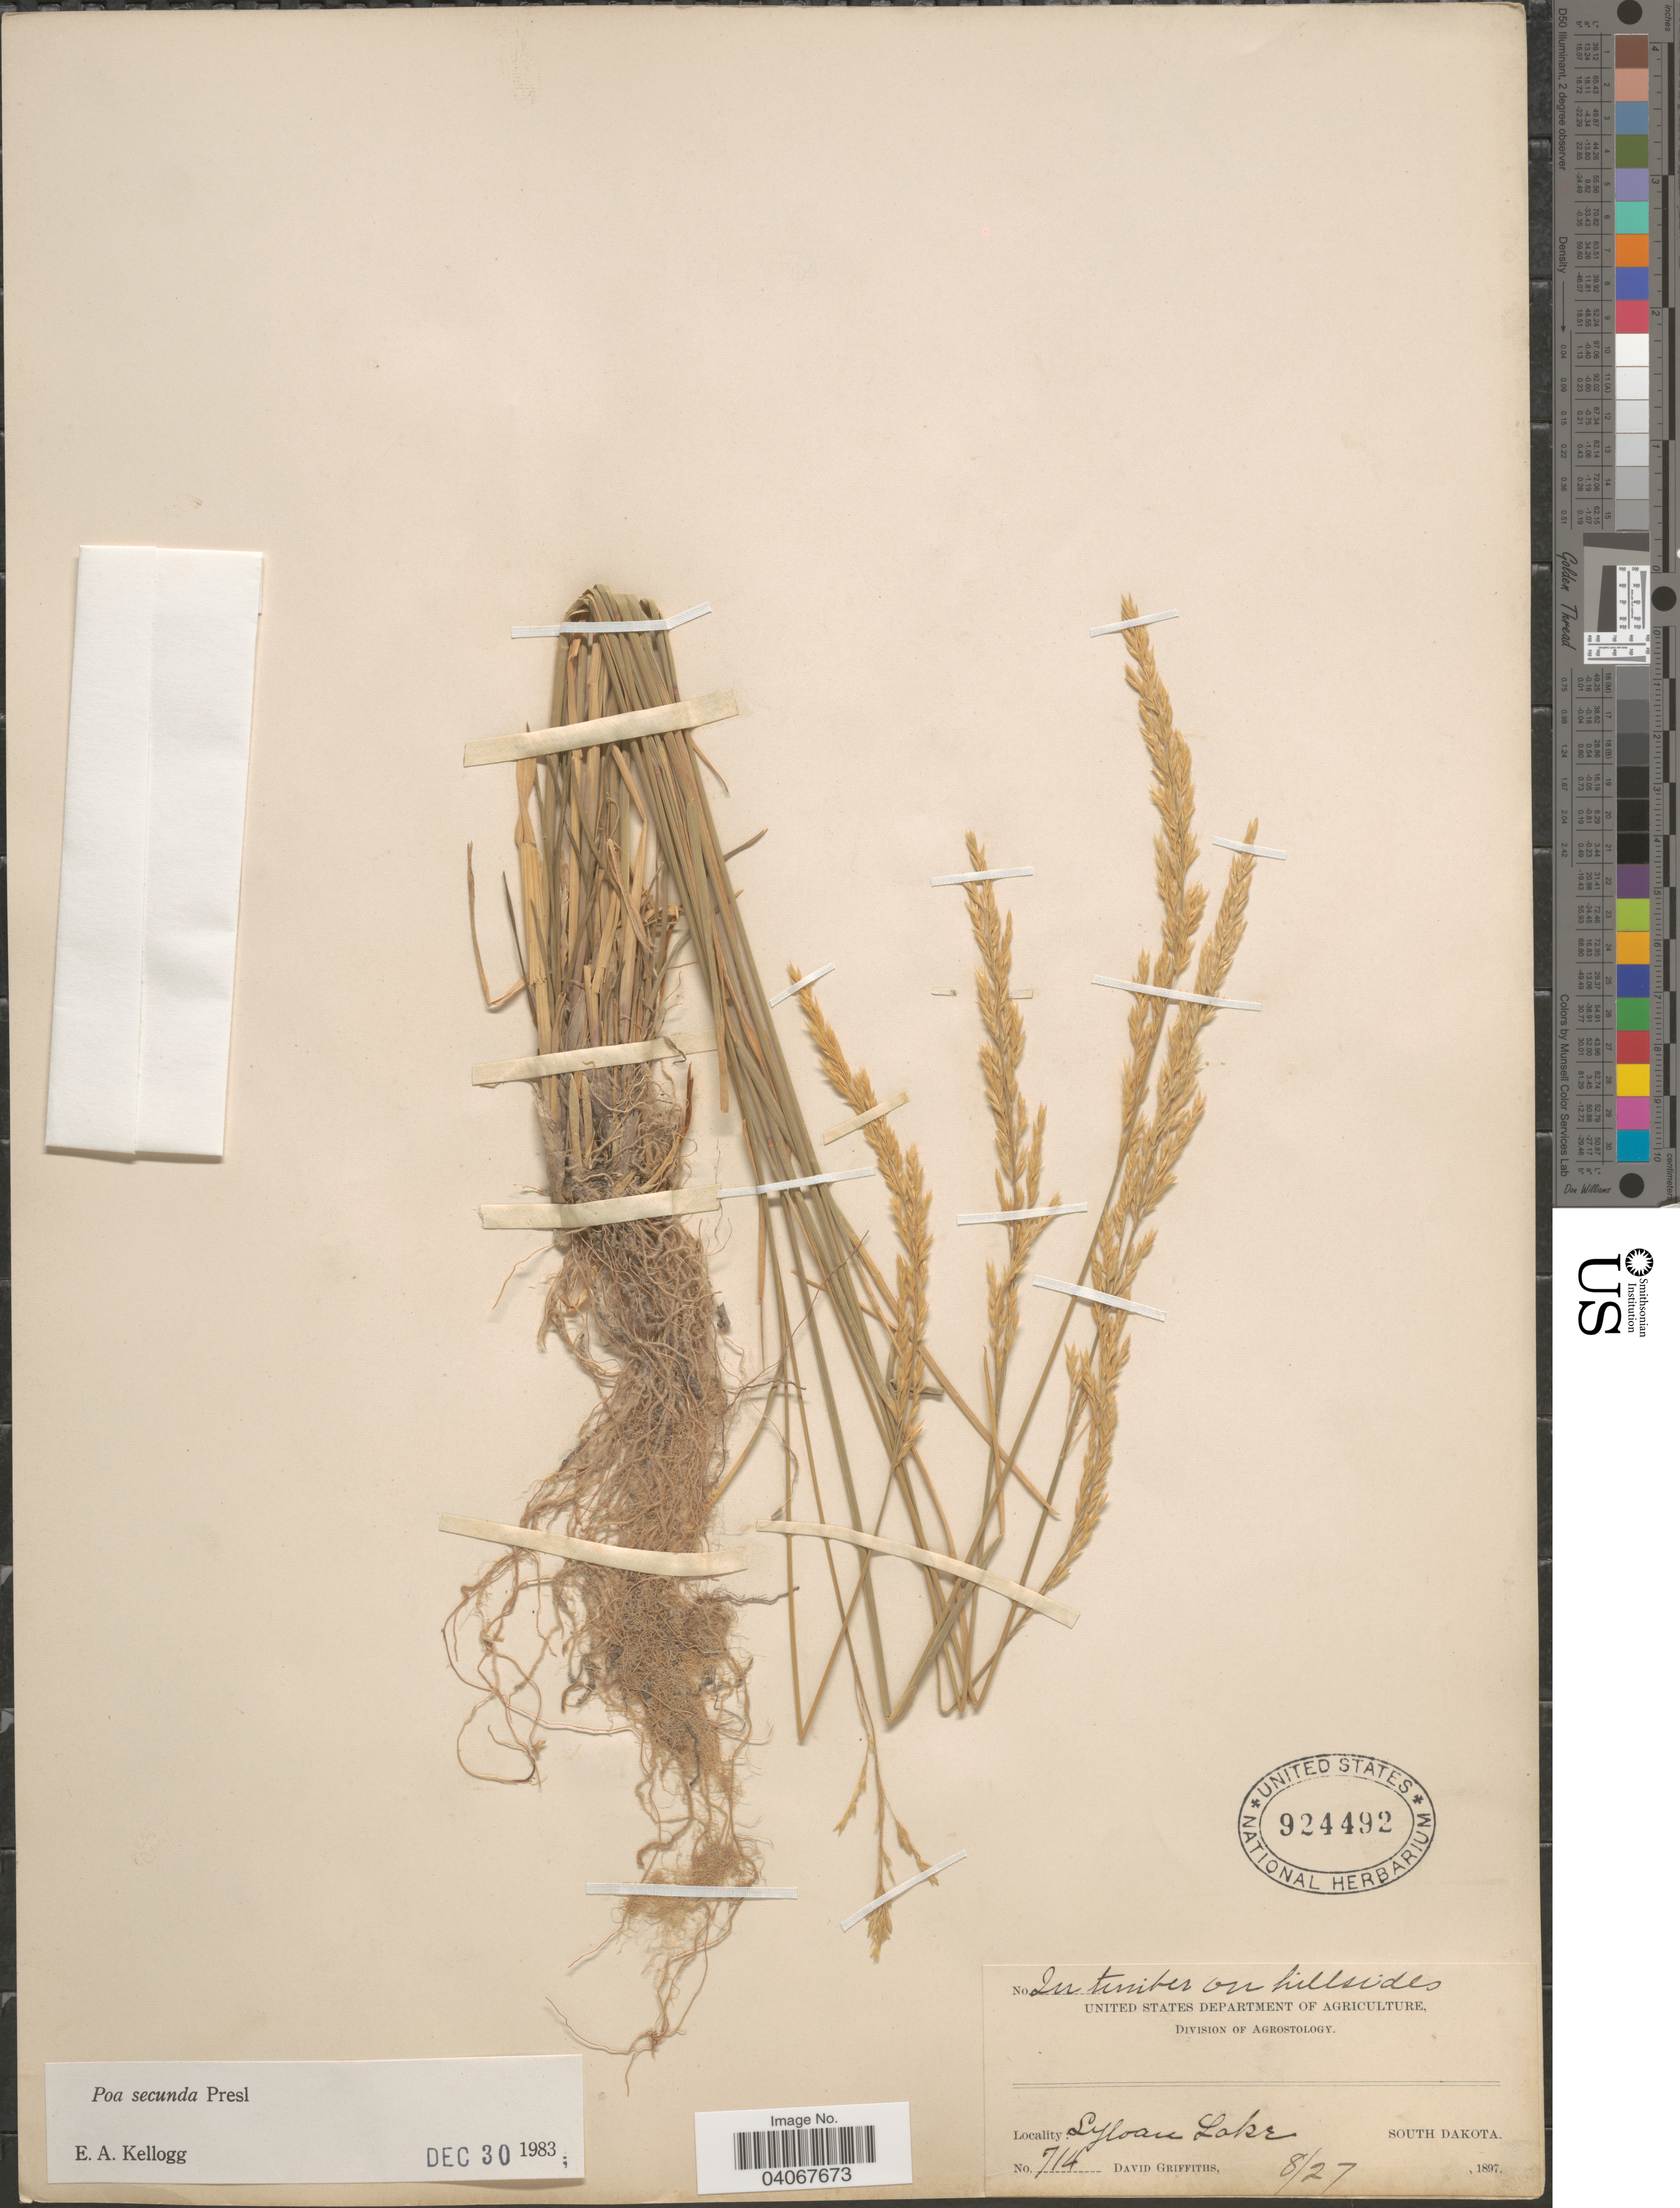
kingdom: Plantae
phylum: Tracheophyta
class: Liliopsida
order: Poales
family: Poaceae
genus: Poa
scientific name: Poa secunda subsp. secunda var. secunda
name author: J. Presl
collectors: D. Griffiths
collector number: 714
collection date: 1897-08-27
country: United States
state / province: South Dakota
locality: Sylvan Lake.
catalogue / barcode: US 924492